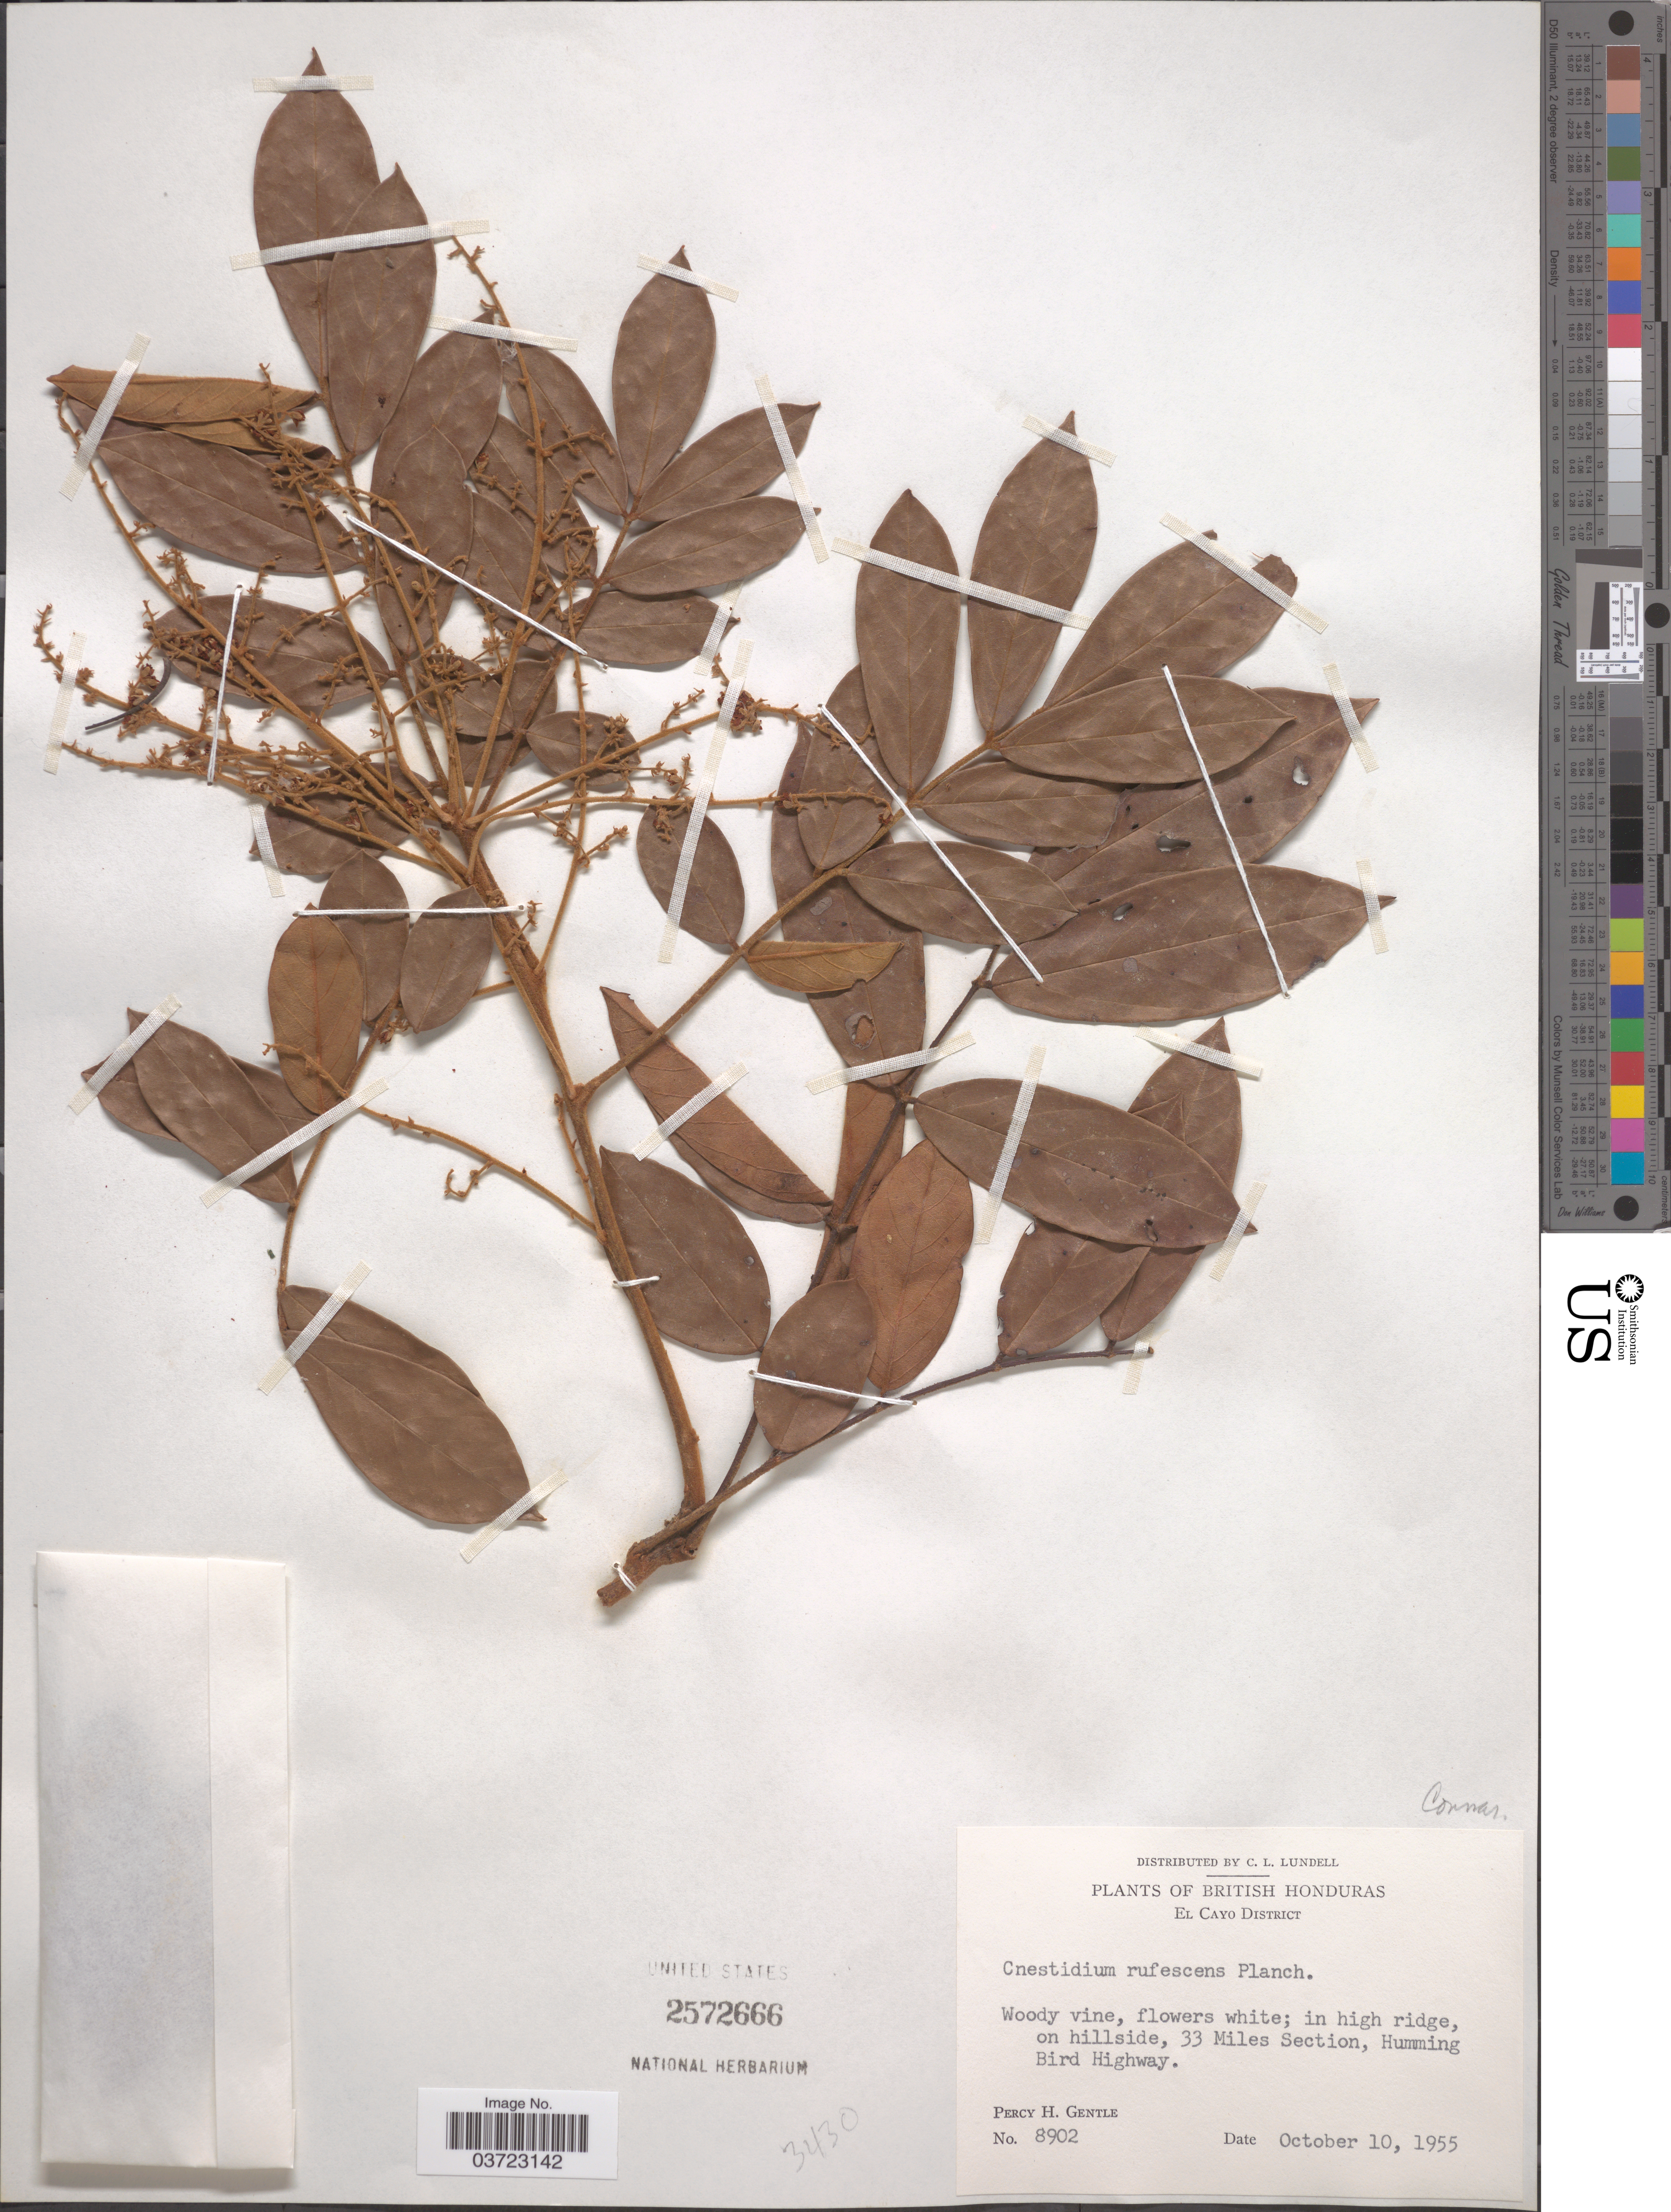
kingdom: Plantae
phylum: Tracheophyta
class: Magnoliopsida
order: Oxalidales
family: Connaraceae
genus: Cnestidium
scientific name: Cnestidium rufescens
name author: Planch.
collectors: P. H. Gentle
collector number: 8902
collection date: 1955-10-10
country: Belize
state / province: Cayo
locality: El Cayo District. On hillside, 33 Miles Section, Humming Bird Highway.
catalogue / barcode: US 2572666